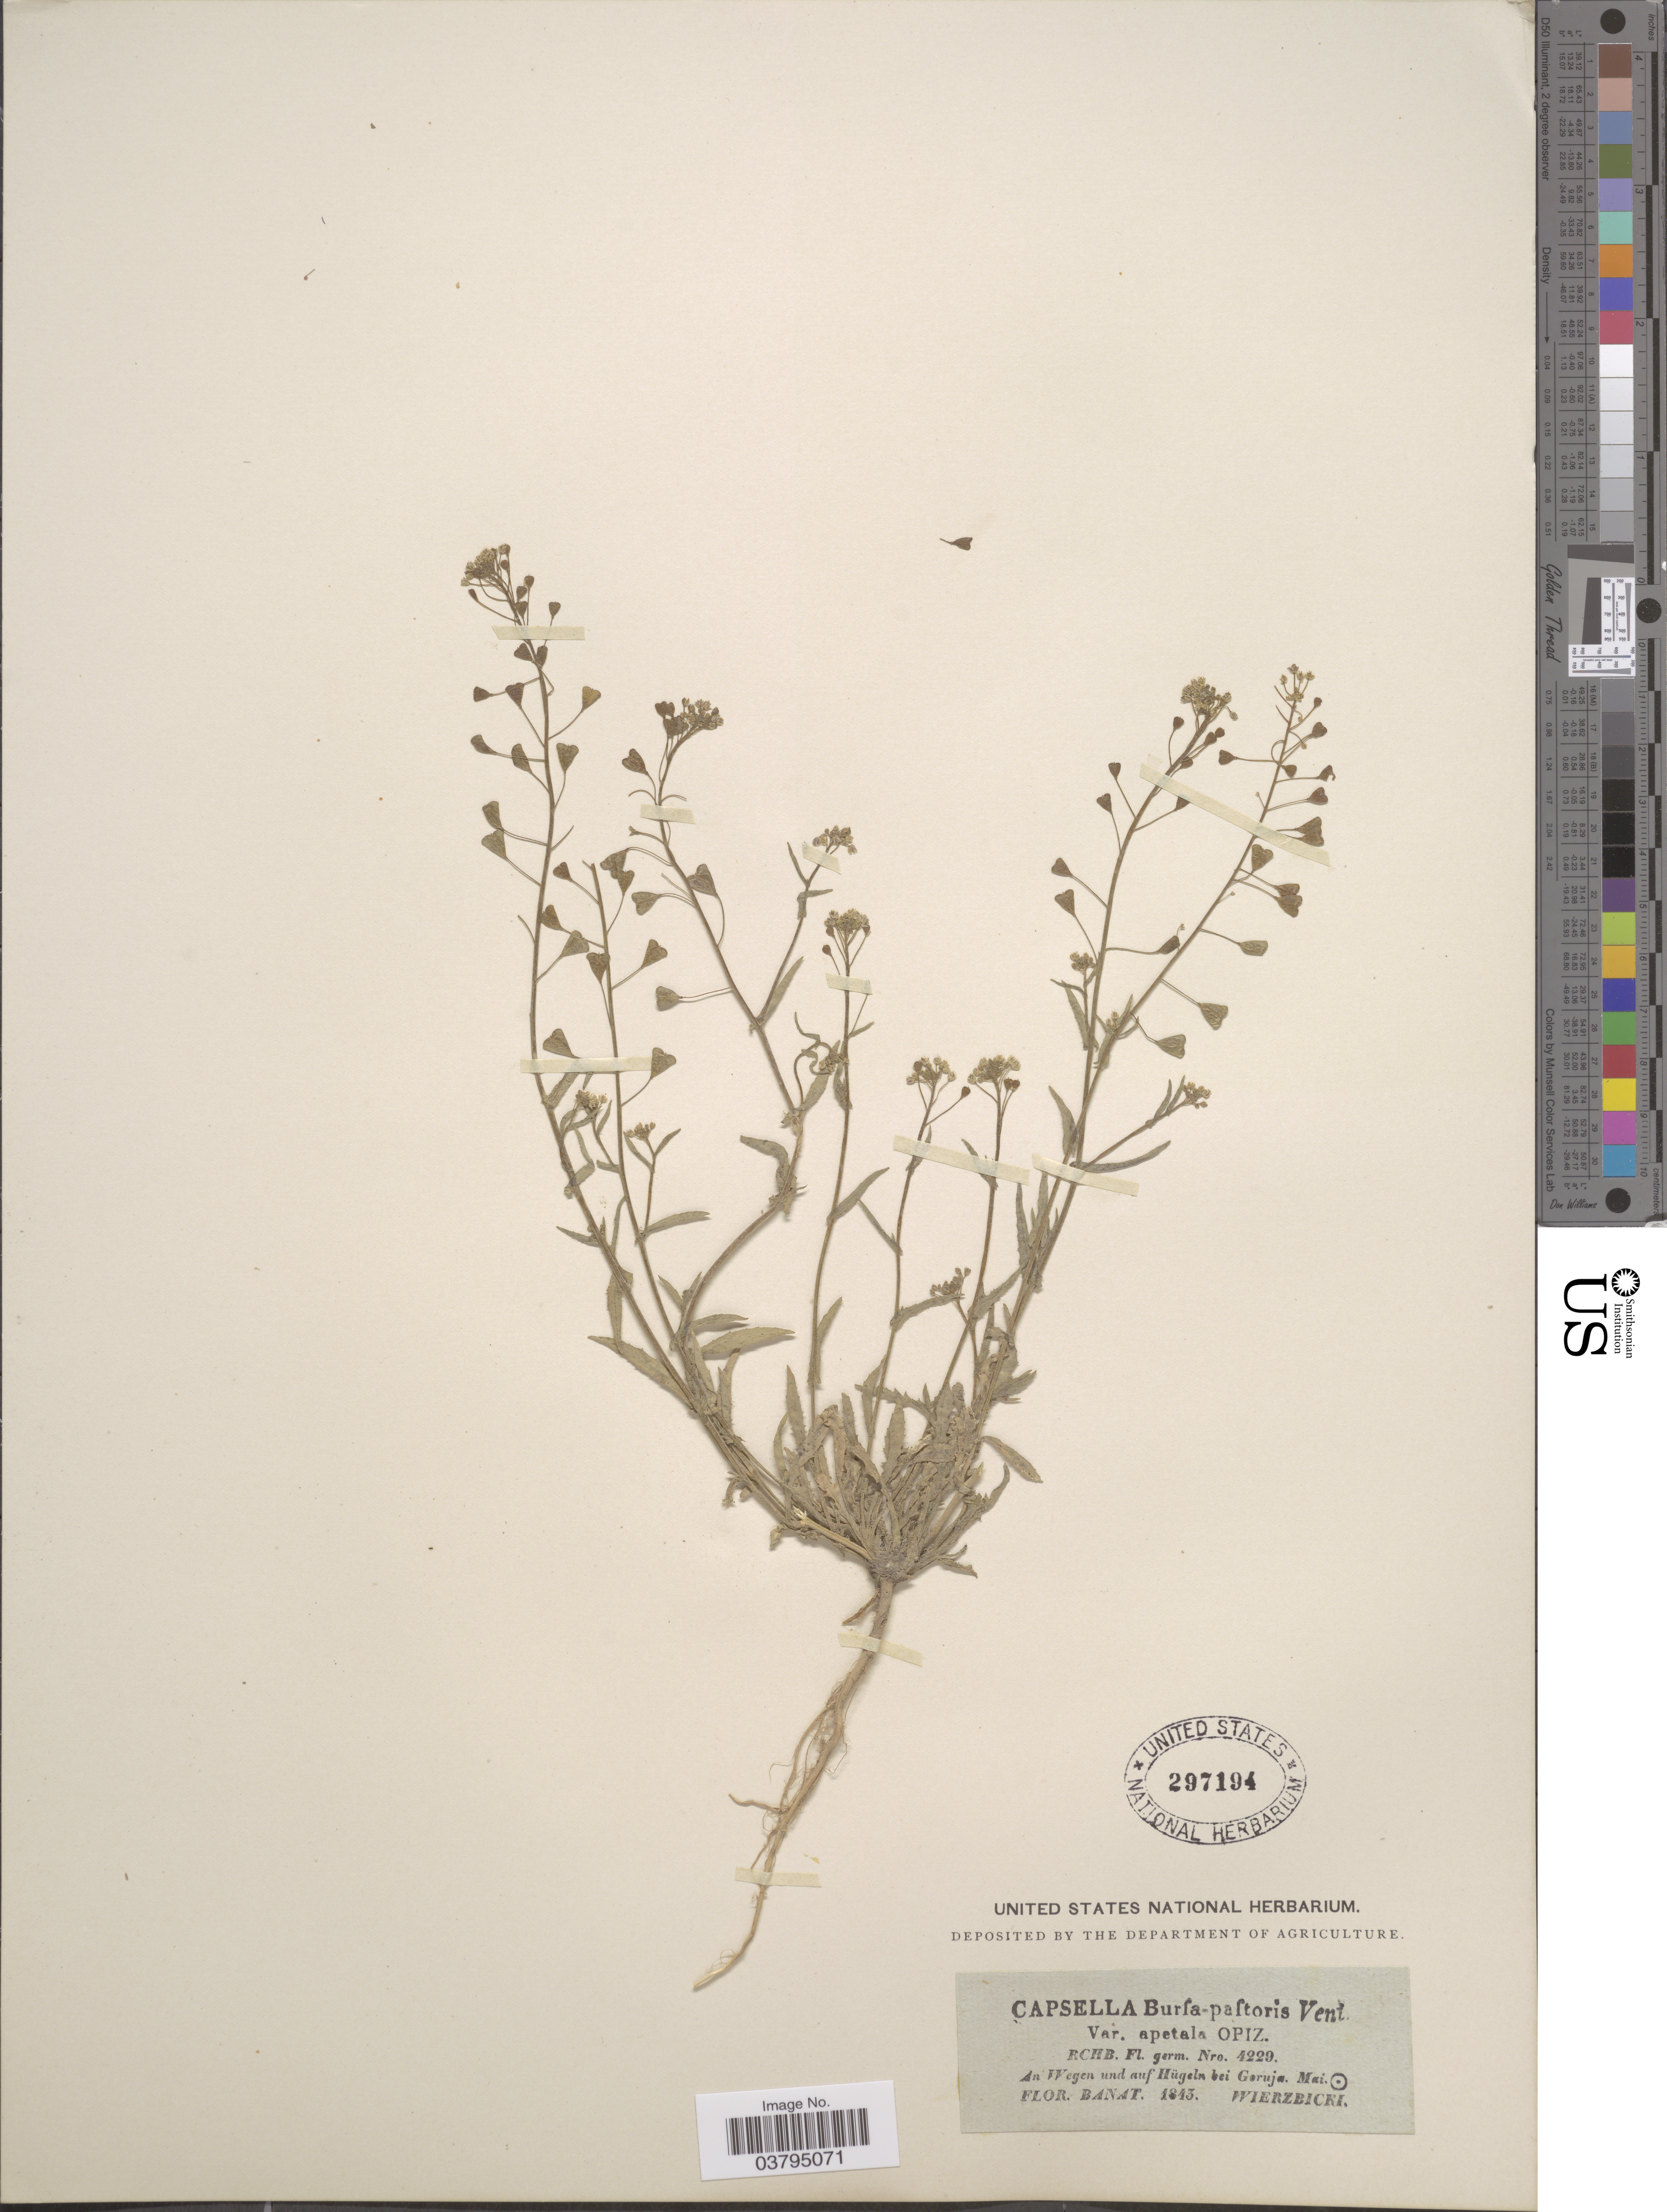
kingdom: Plantae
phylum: Tracheophyta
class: Magnoliopsida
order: Brassicales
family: Brassicaceae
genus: Capsella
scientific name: Capsella bursa-pastoris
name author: (L.) Medik.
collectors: Wierzbicki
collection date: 1843-05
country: Hungary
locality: An Wegen und auf Hügeln bei Goruja [interpreted]. Banat.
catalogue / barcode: US 297194